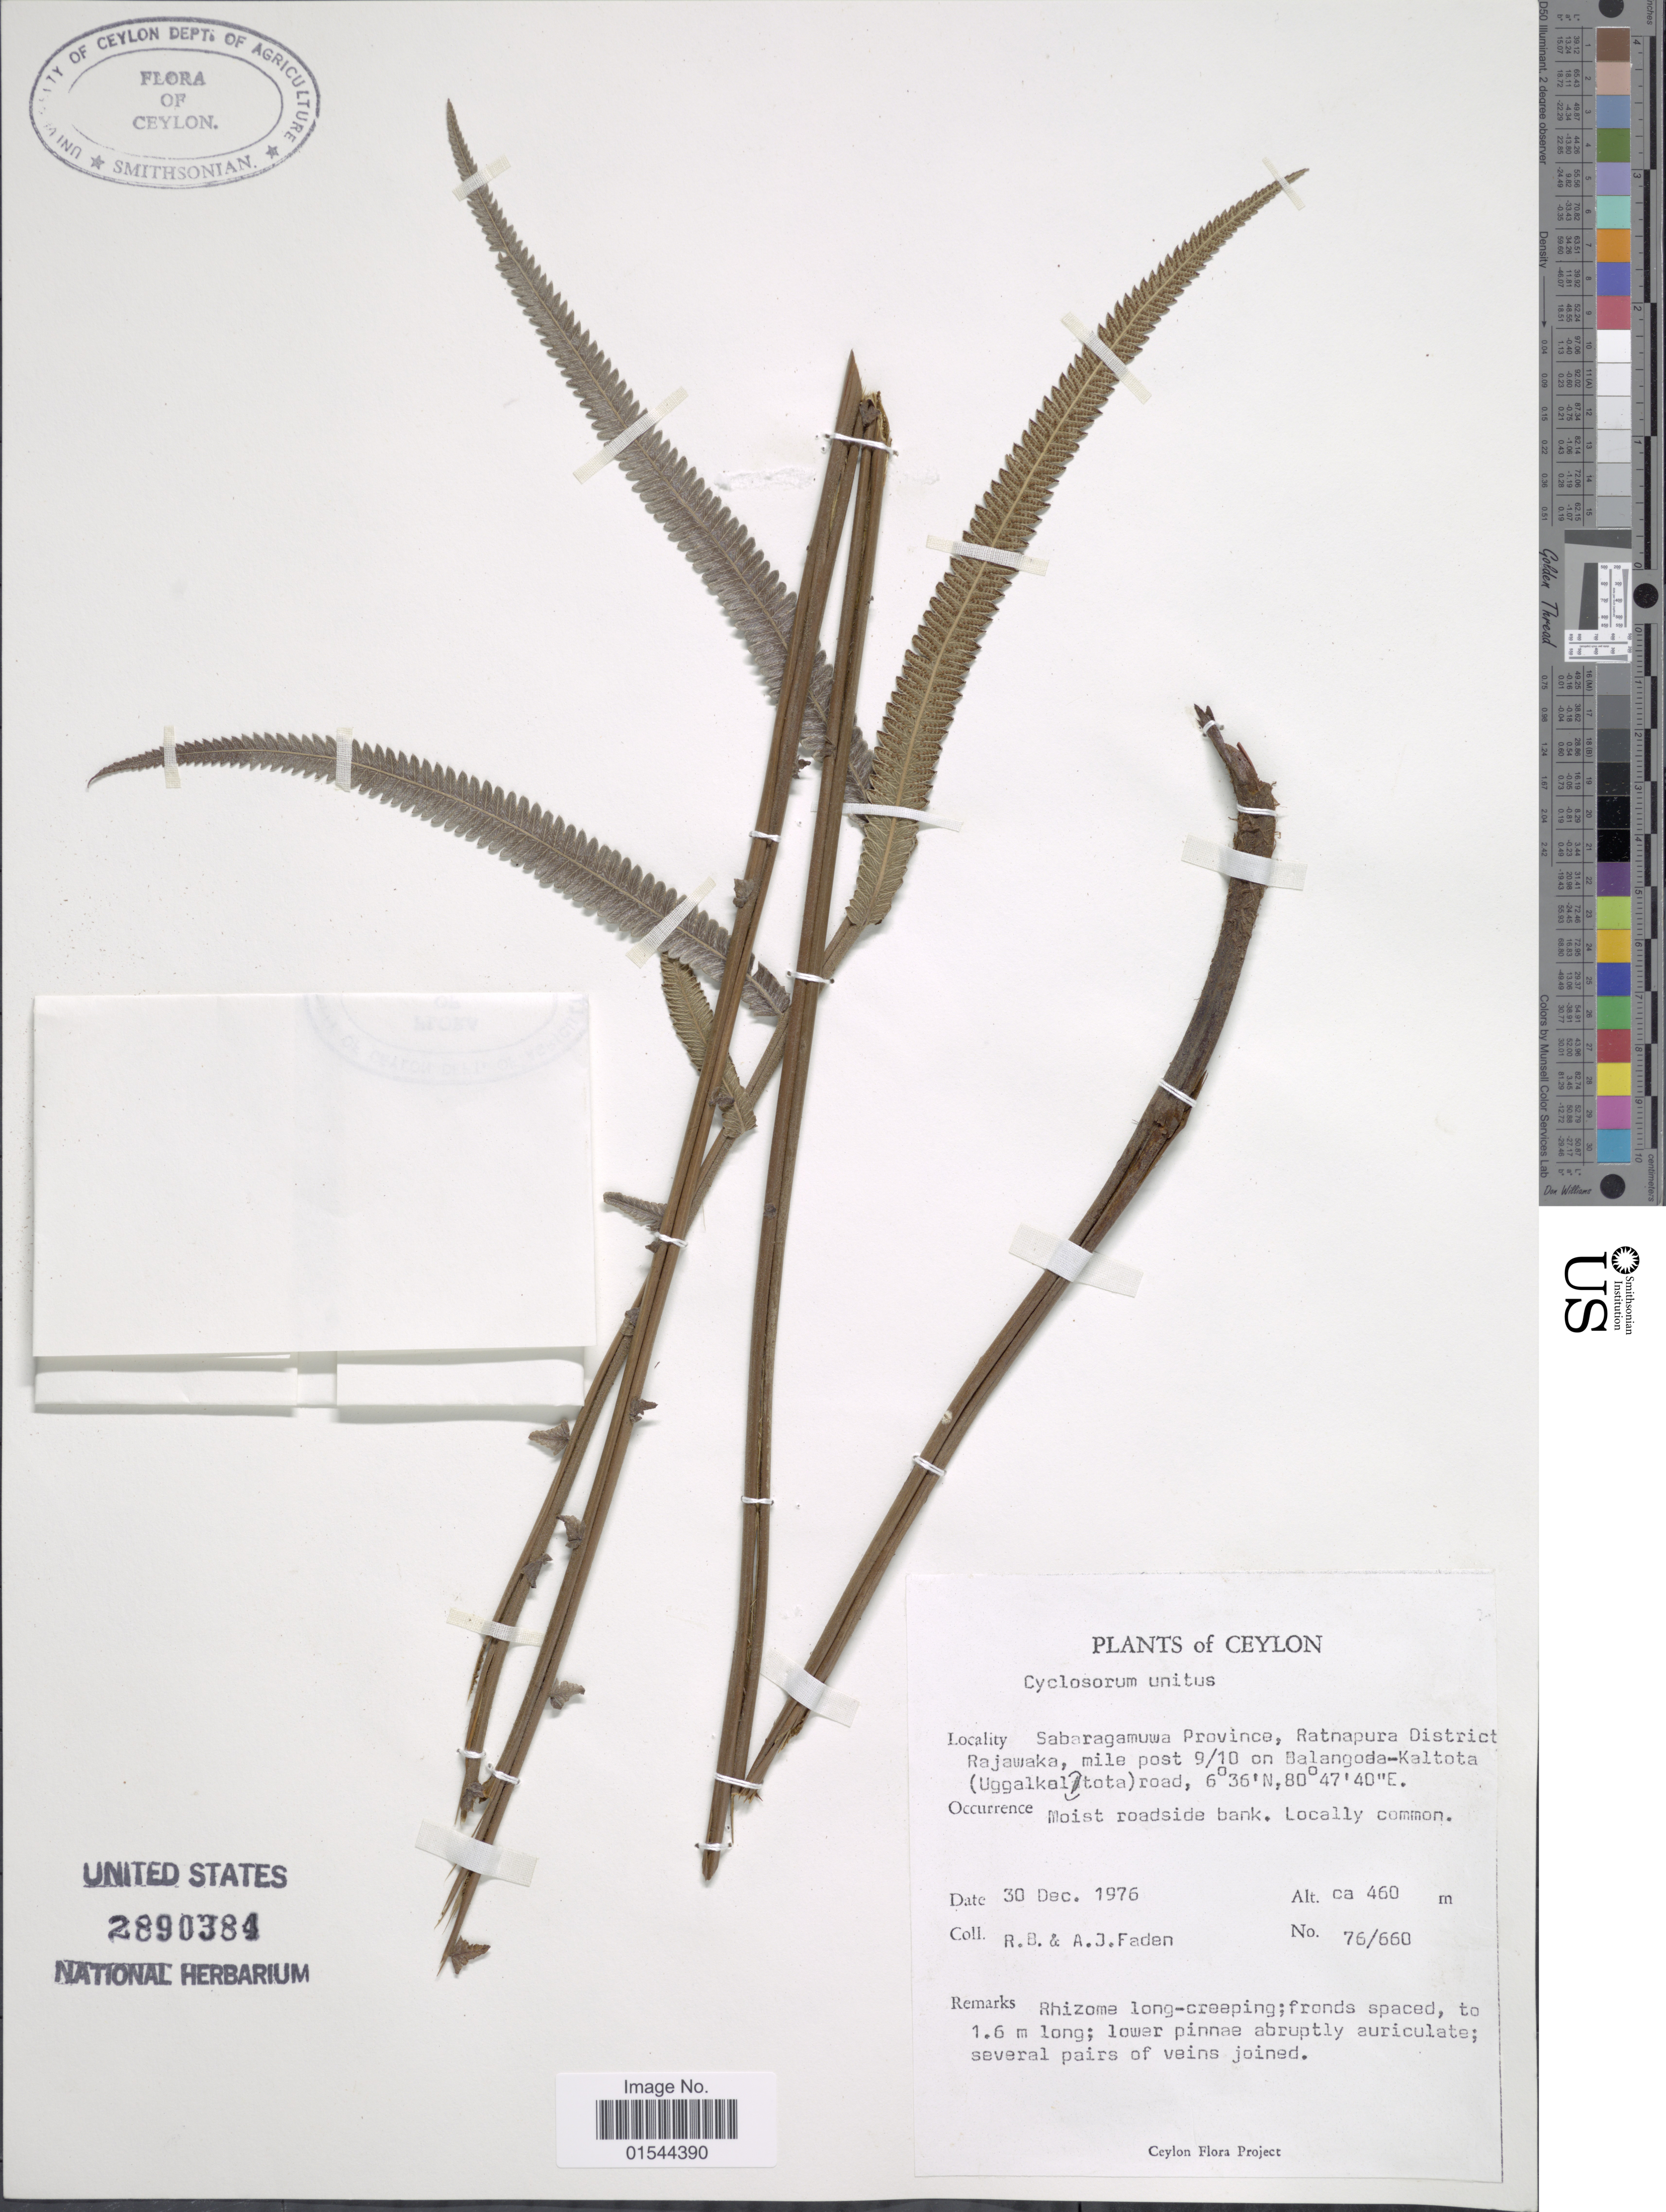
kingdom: Plantae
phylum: Tracheophyta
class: Polypodiopsida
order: Polypodiales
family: Thelypteridaceae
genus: Pneumatopteris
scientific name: Pneumatopteris unita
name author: (Kunze) Holttum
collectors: R. B. Faden & A. J. Faden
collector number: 76/660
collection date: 1976-12-30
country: Sri Lanka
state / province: Sabaragamuwa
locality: Ceylon, Sabaragamuwa Province, Ratnapura District, Rajawaka, mile post 9/10 on Balangoda-Kaltota (Uggalkaltota) road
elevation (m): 460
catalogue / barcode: US 2890384